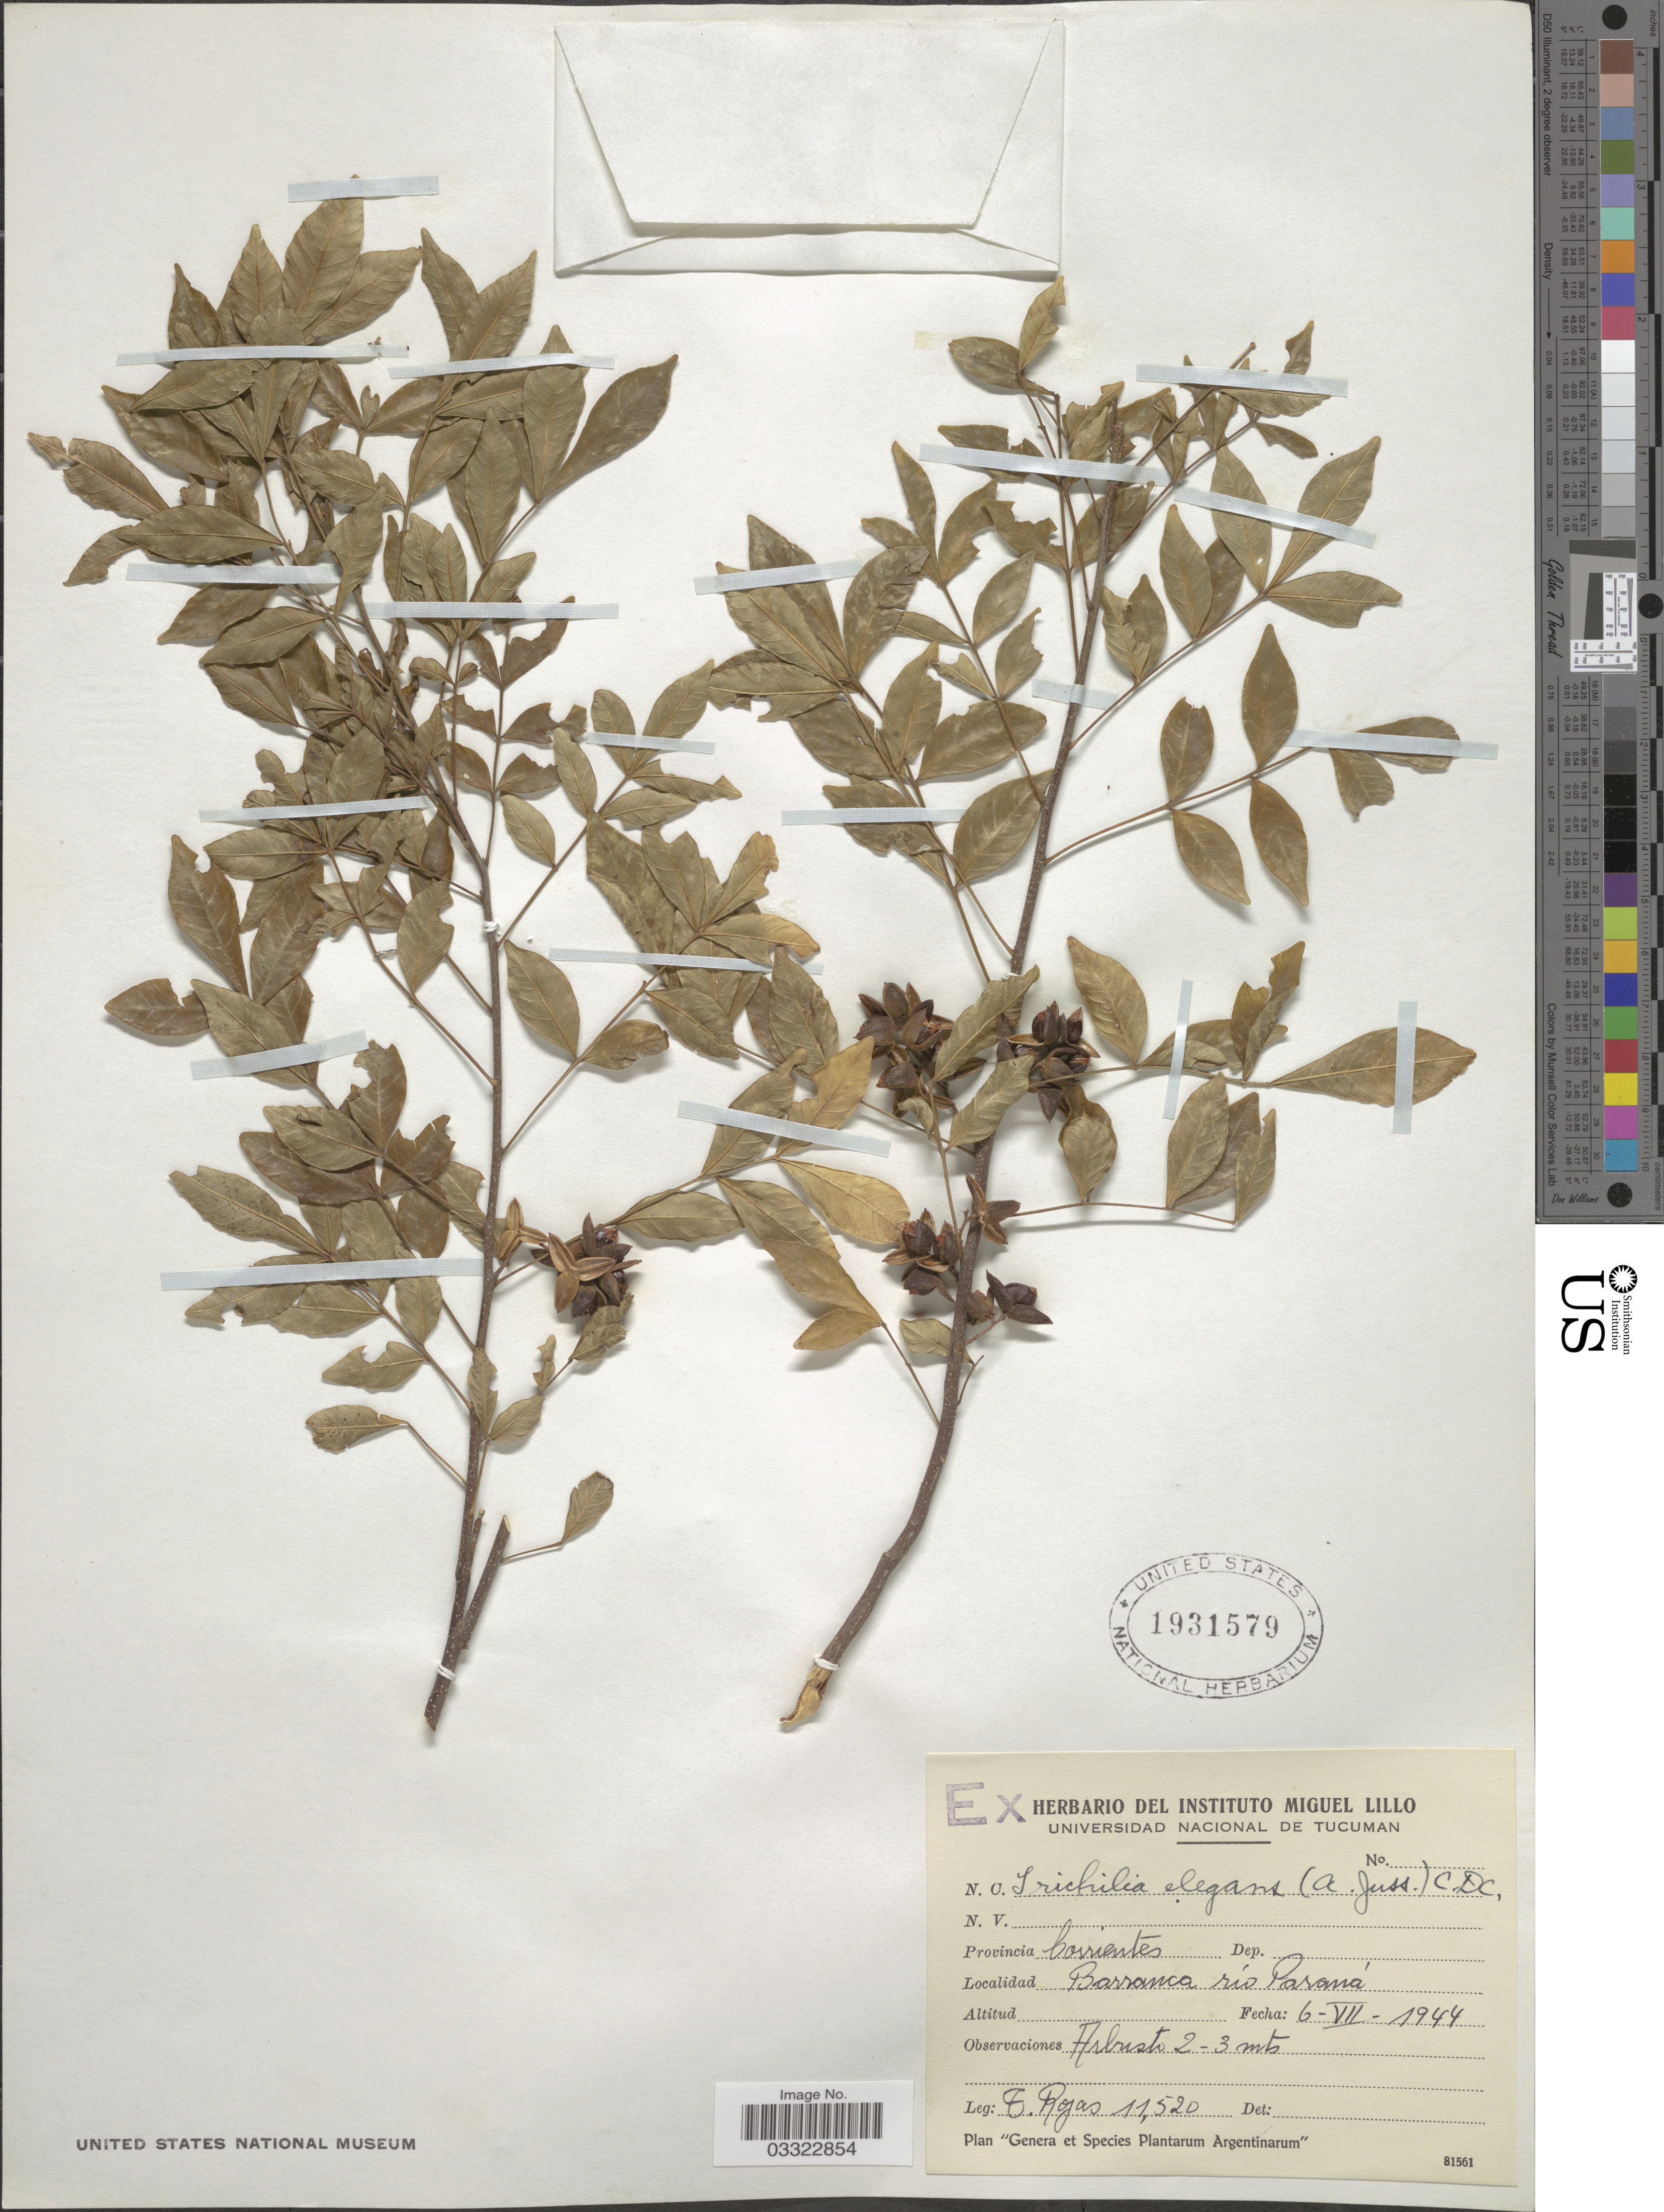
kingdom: Plantae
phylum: Tracheophyta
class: Magnoliopsida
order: Sapindales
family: Meliaceae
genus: Trichilia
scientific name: Trichilia elegans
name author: A. Juss.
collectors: T. Rojas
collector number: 11520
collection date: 1944-07-06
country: Argentina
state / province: Corrientes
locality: Barranca río Paraná.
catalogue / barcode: US 1931579